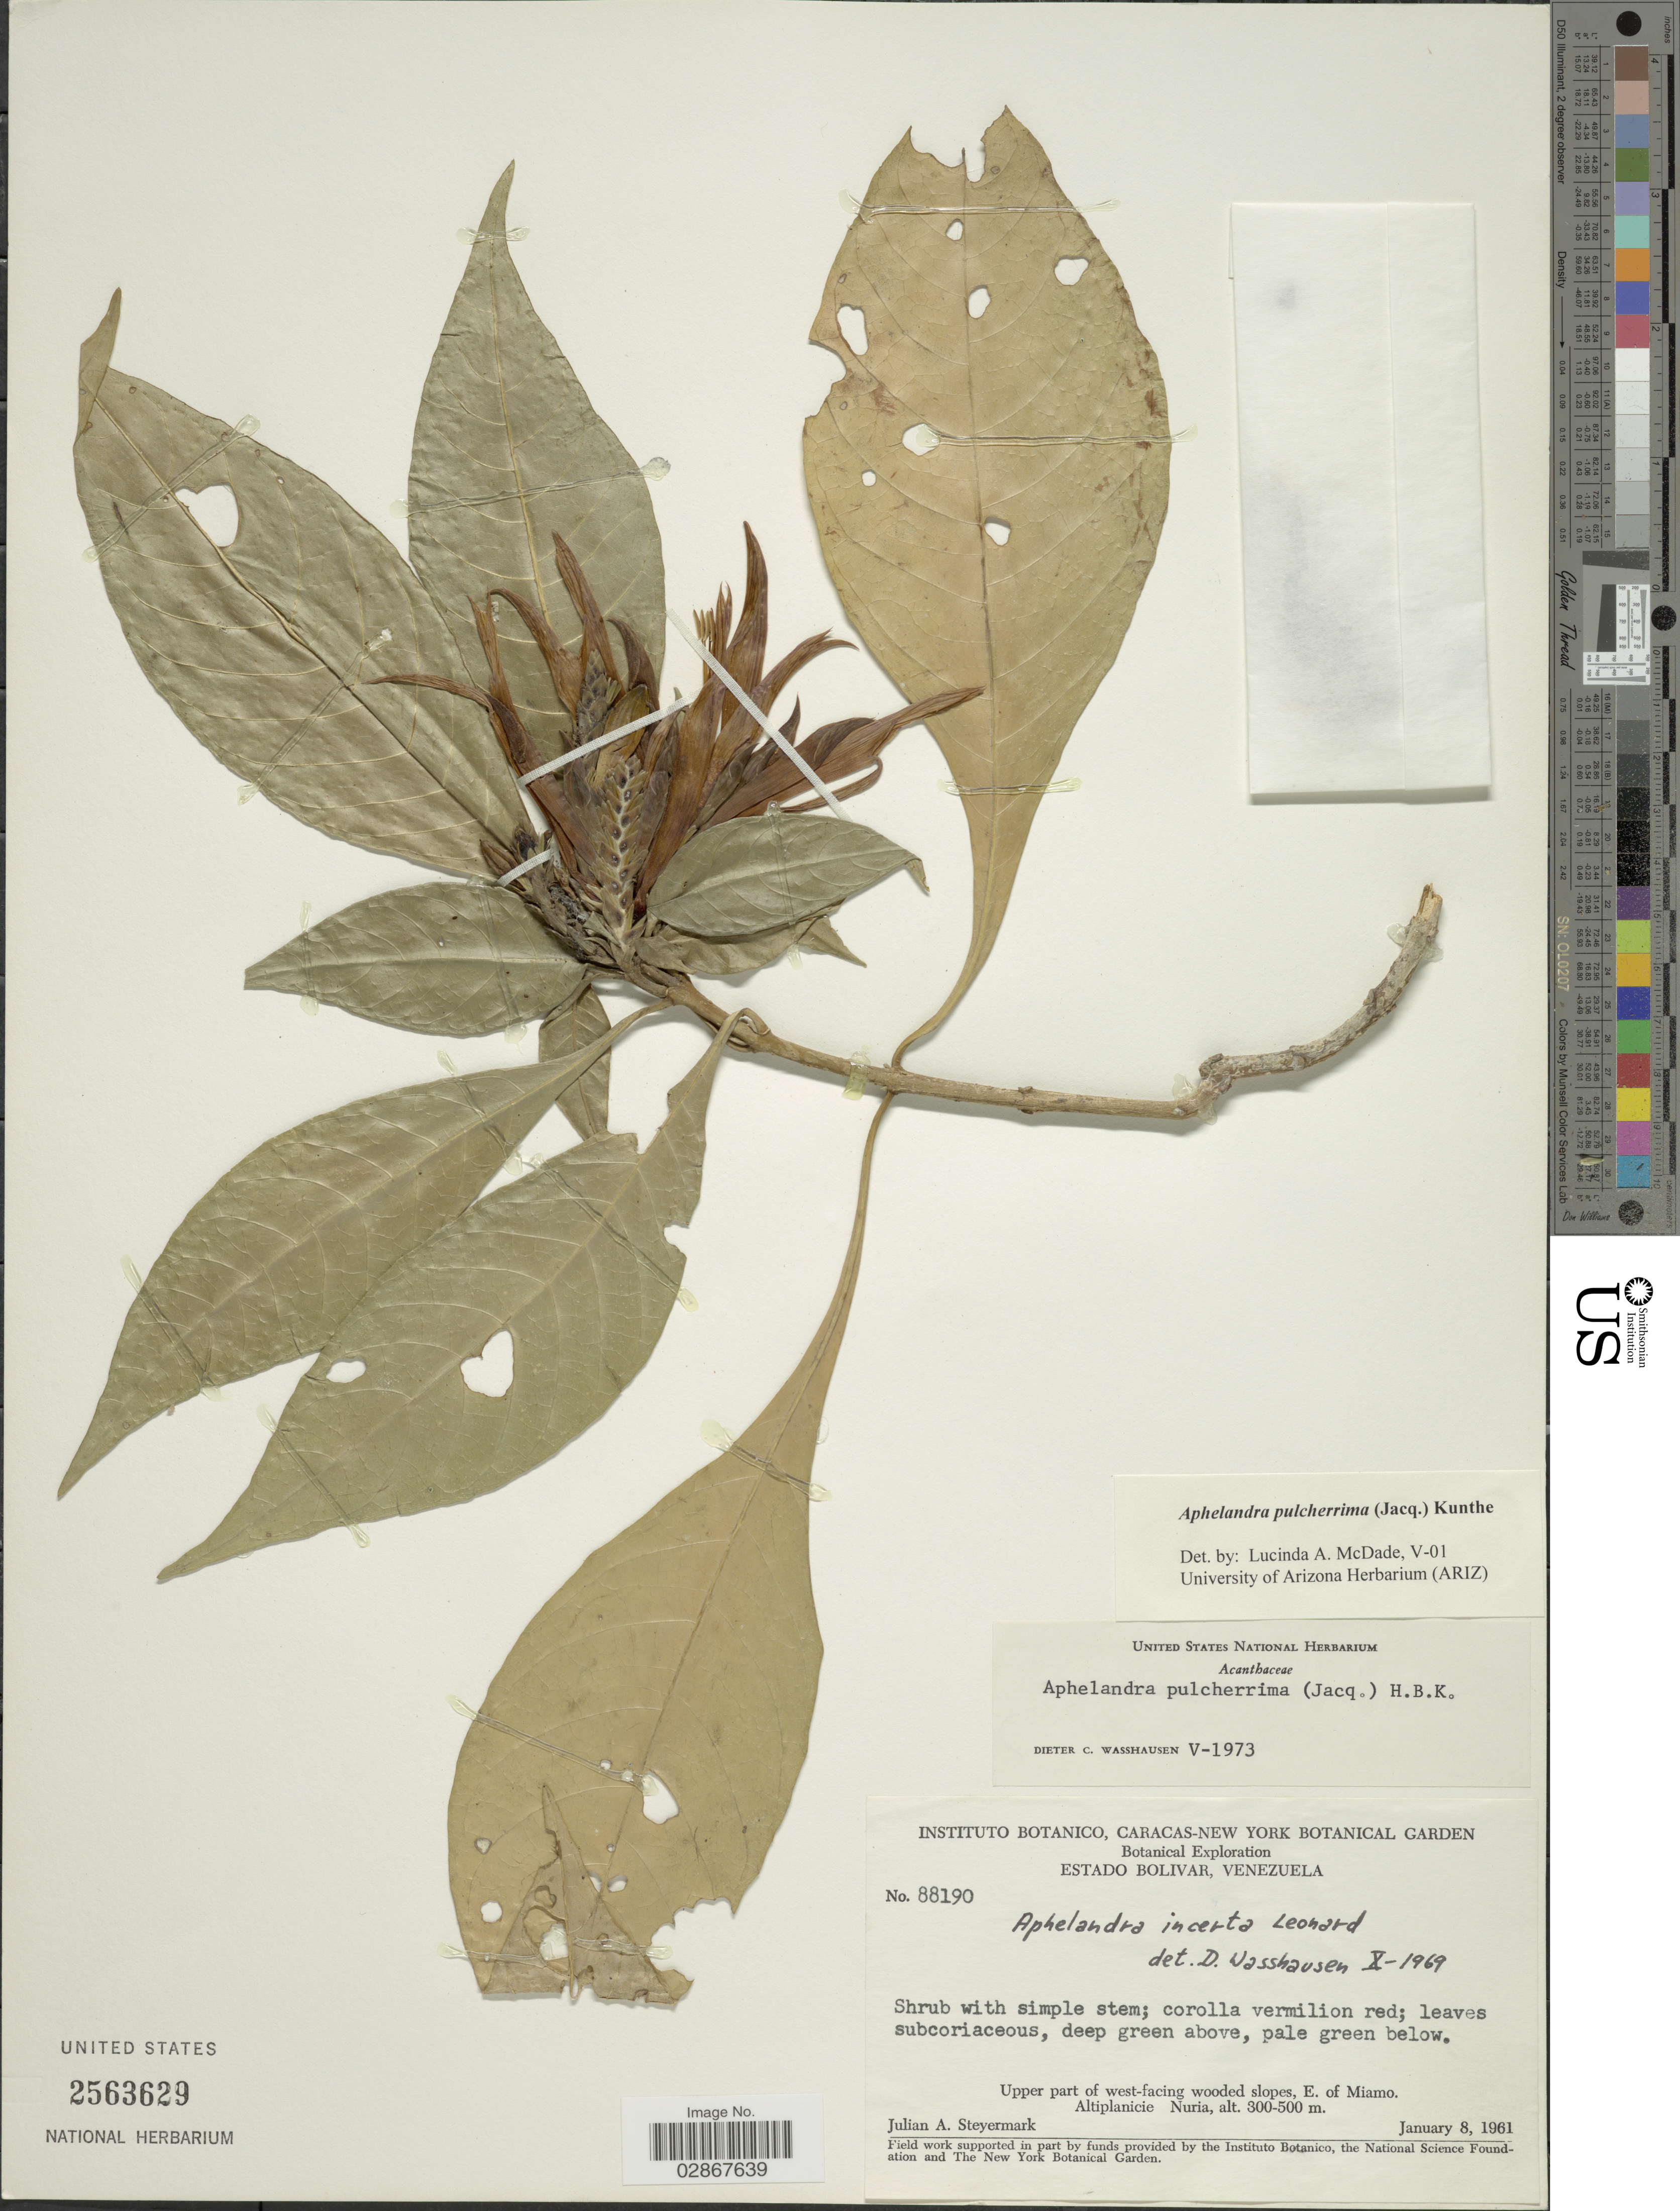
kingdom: Plantae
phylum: Tracheophyta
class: Magnoliopsida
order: Lamiales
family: Acanthaceae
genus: Aphelandra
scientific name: Aphelandra pulcherrima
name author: (Jacq.) Kunth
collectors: J. Steyermark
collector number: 88190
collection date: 1961-01-08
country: Venezuela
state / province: Bolivar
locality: Upper part of west-facing wooded slopes, E. of Miamo, Altiplanicie Nuria.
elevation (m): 300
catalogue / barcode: US 2563629